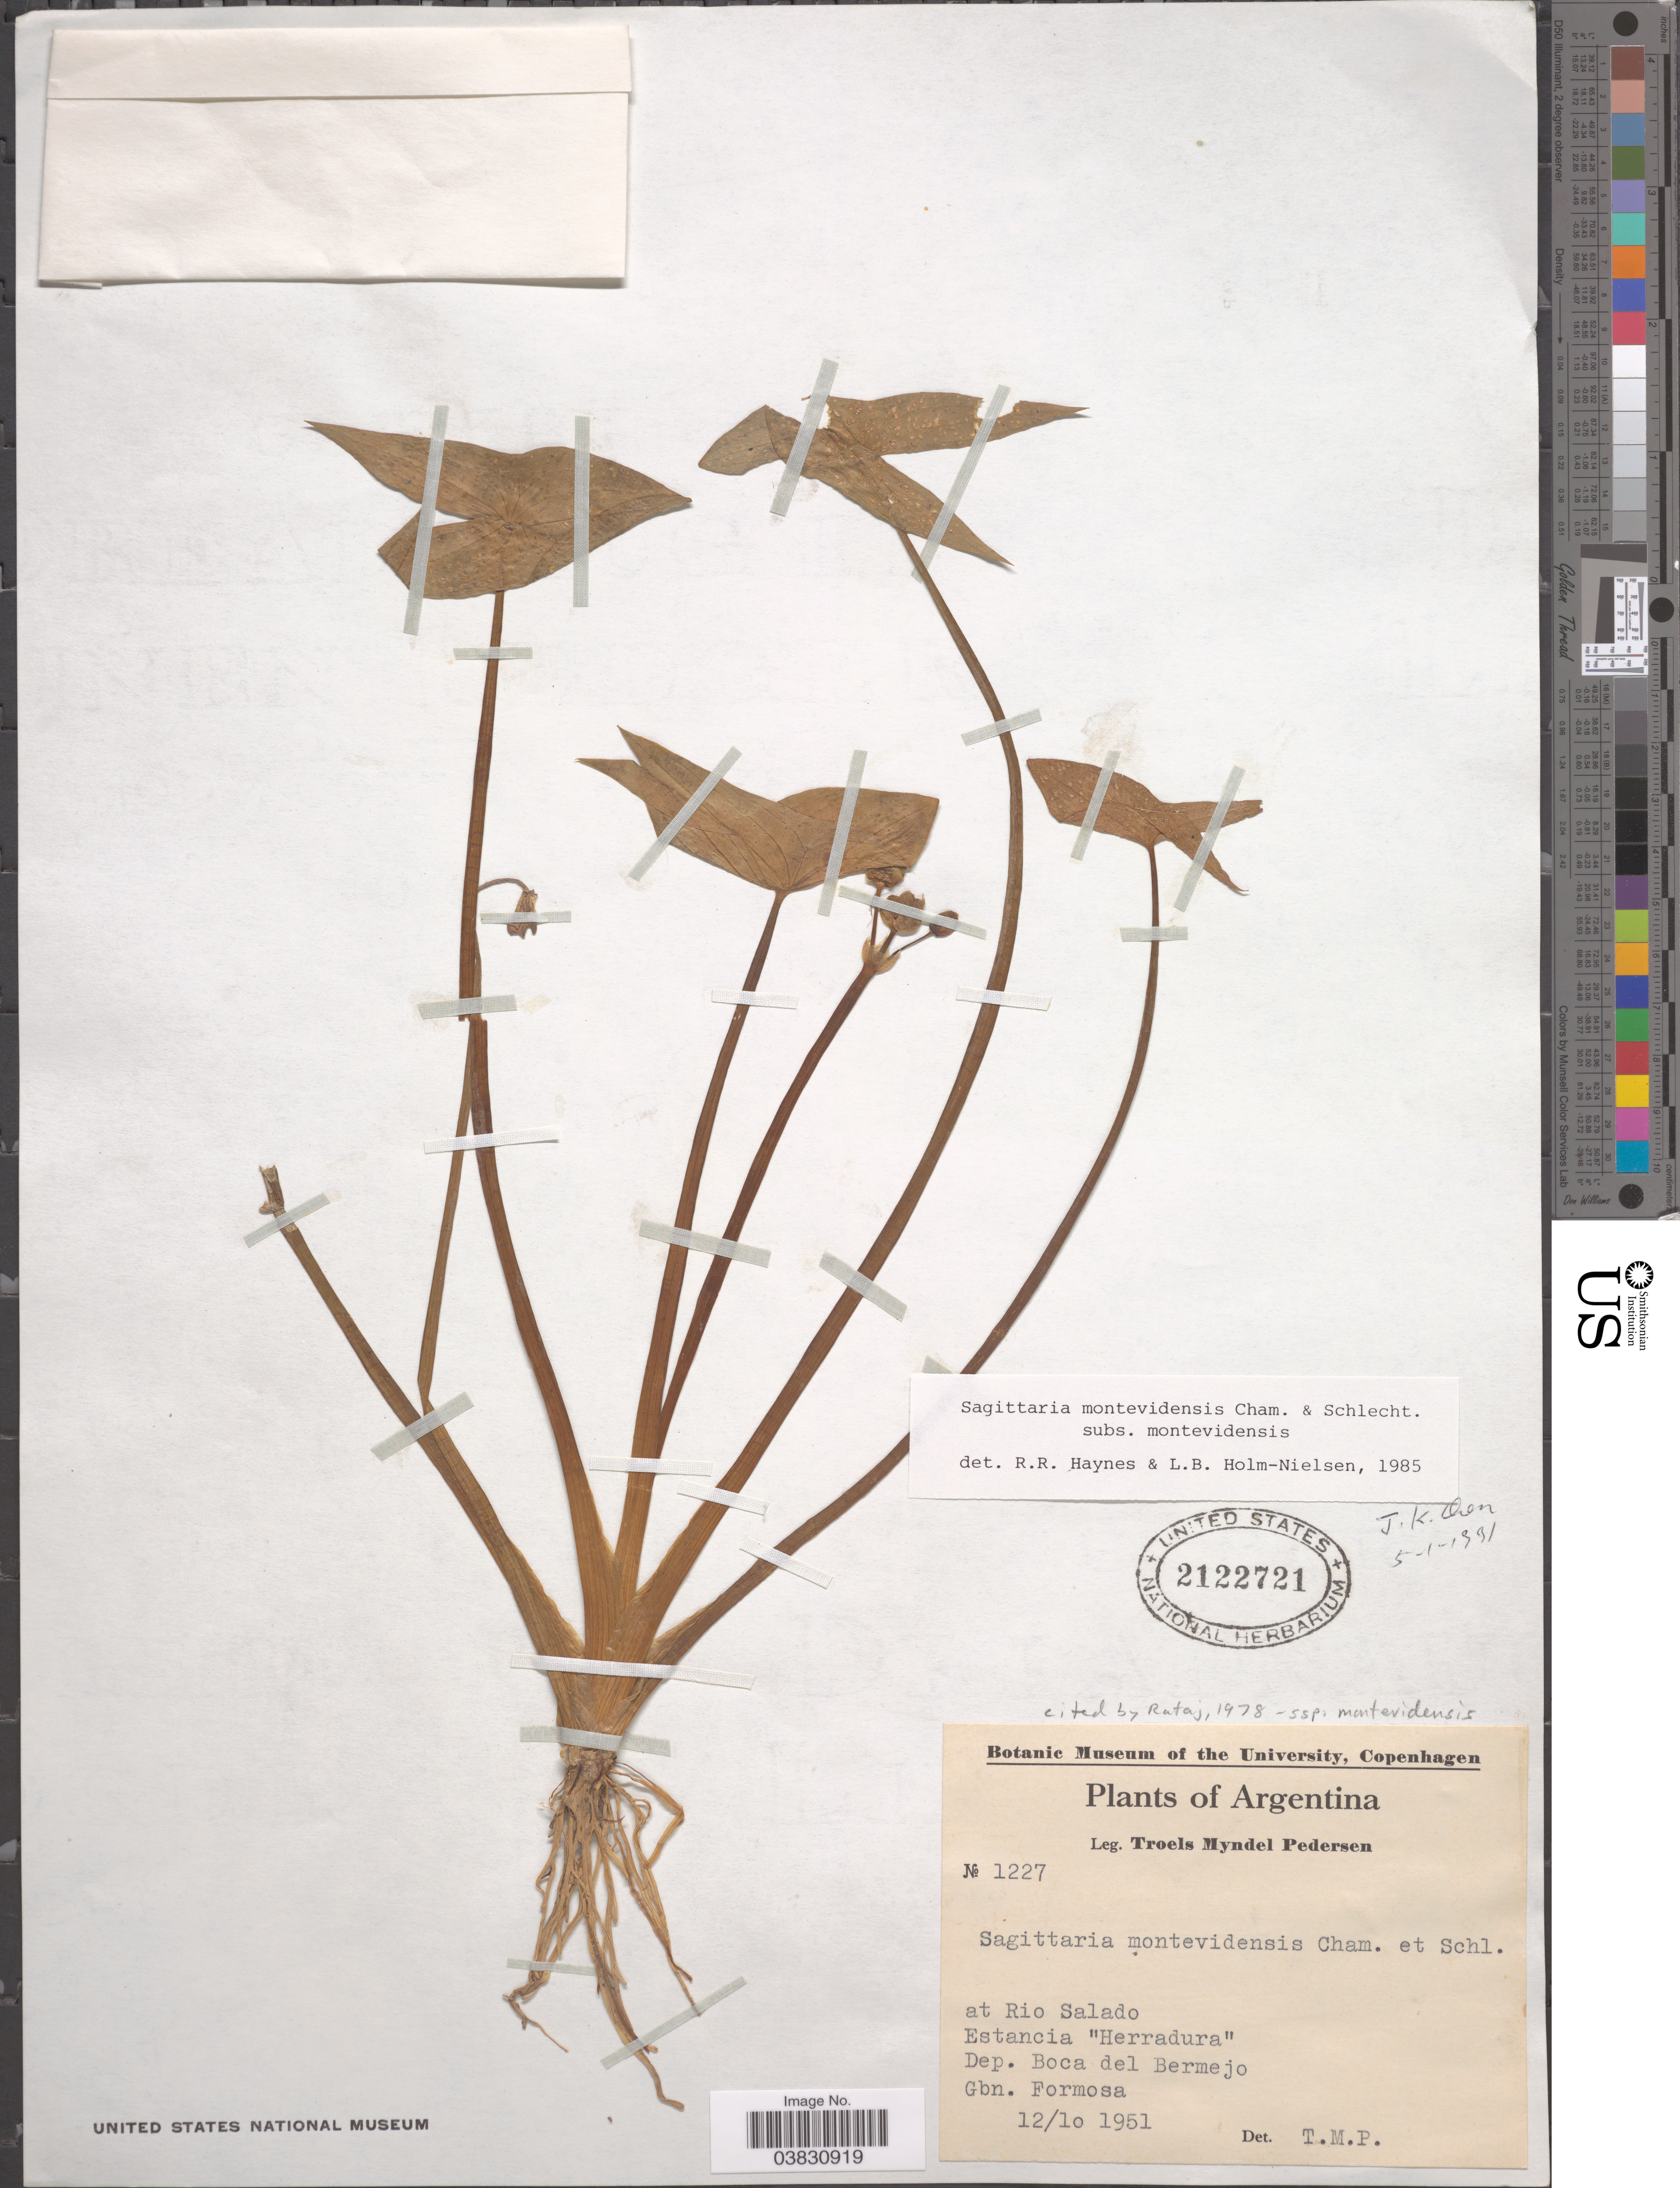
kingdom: Plantae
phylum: Tracheophyta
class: Liliopsida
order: Alismatales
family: Alismataceae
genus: Sagittaria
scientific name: Sagittaria montevidensis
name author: Cham. & Schltdl.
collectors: T. Pederson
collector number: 1227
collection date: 1951-10-12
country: Argentina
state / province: Formosa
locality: At Rio Salado. Estancia "Herradura". Dep. Boca del Bermejo. Gbn. Formosa.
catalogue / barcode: US 2122721